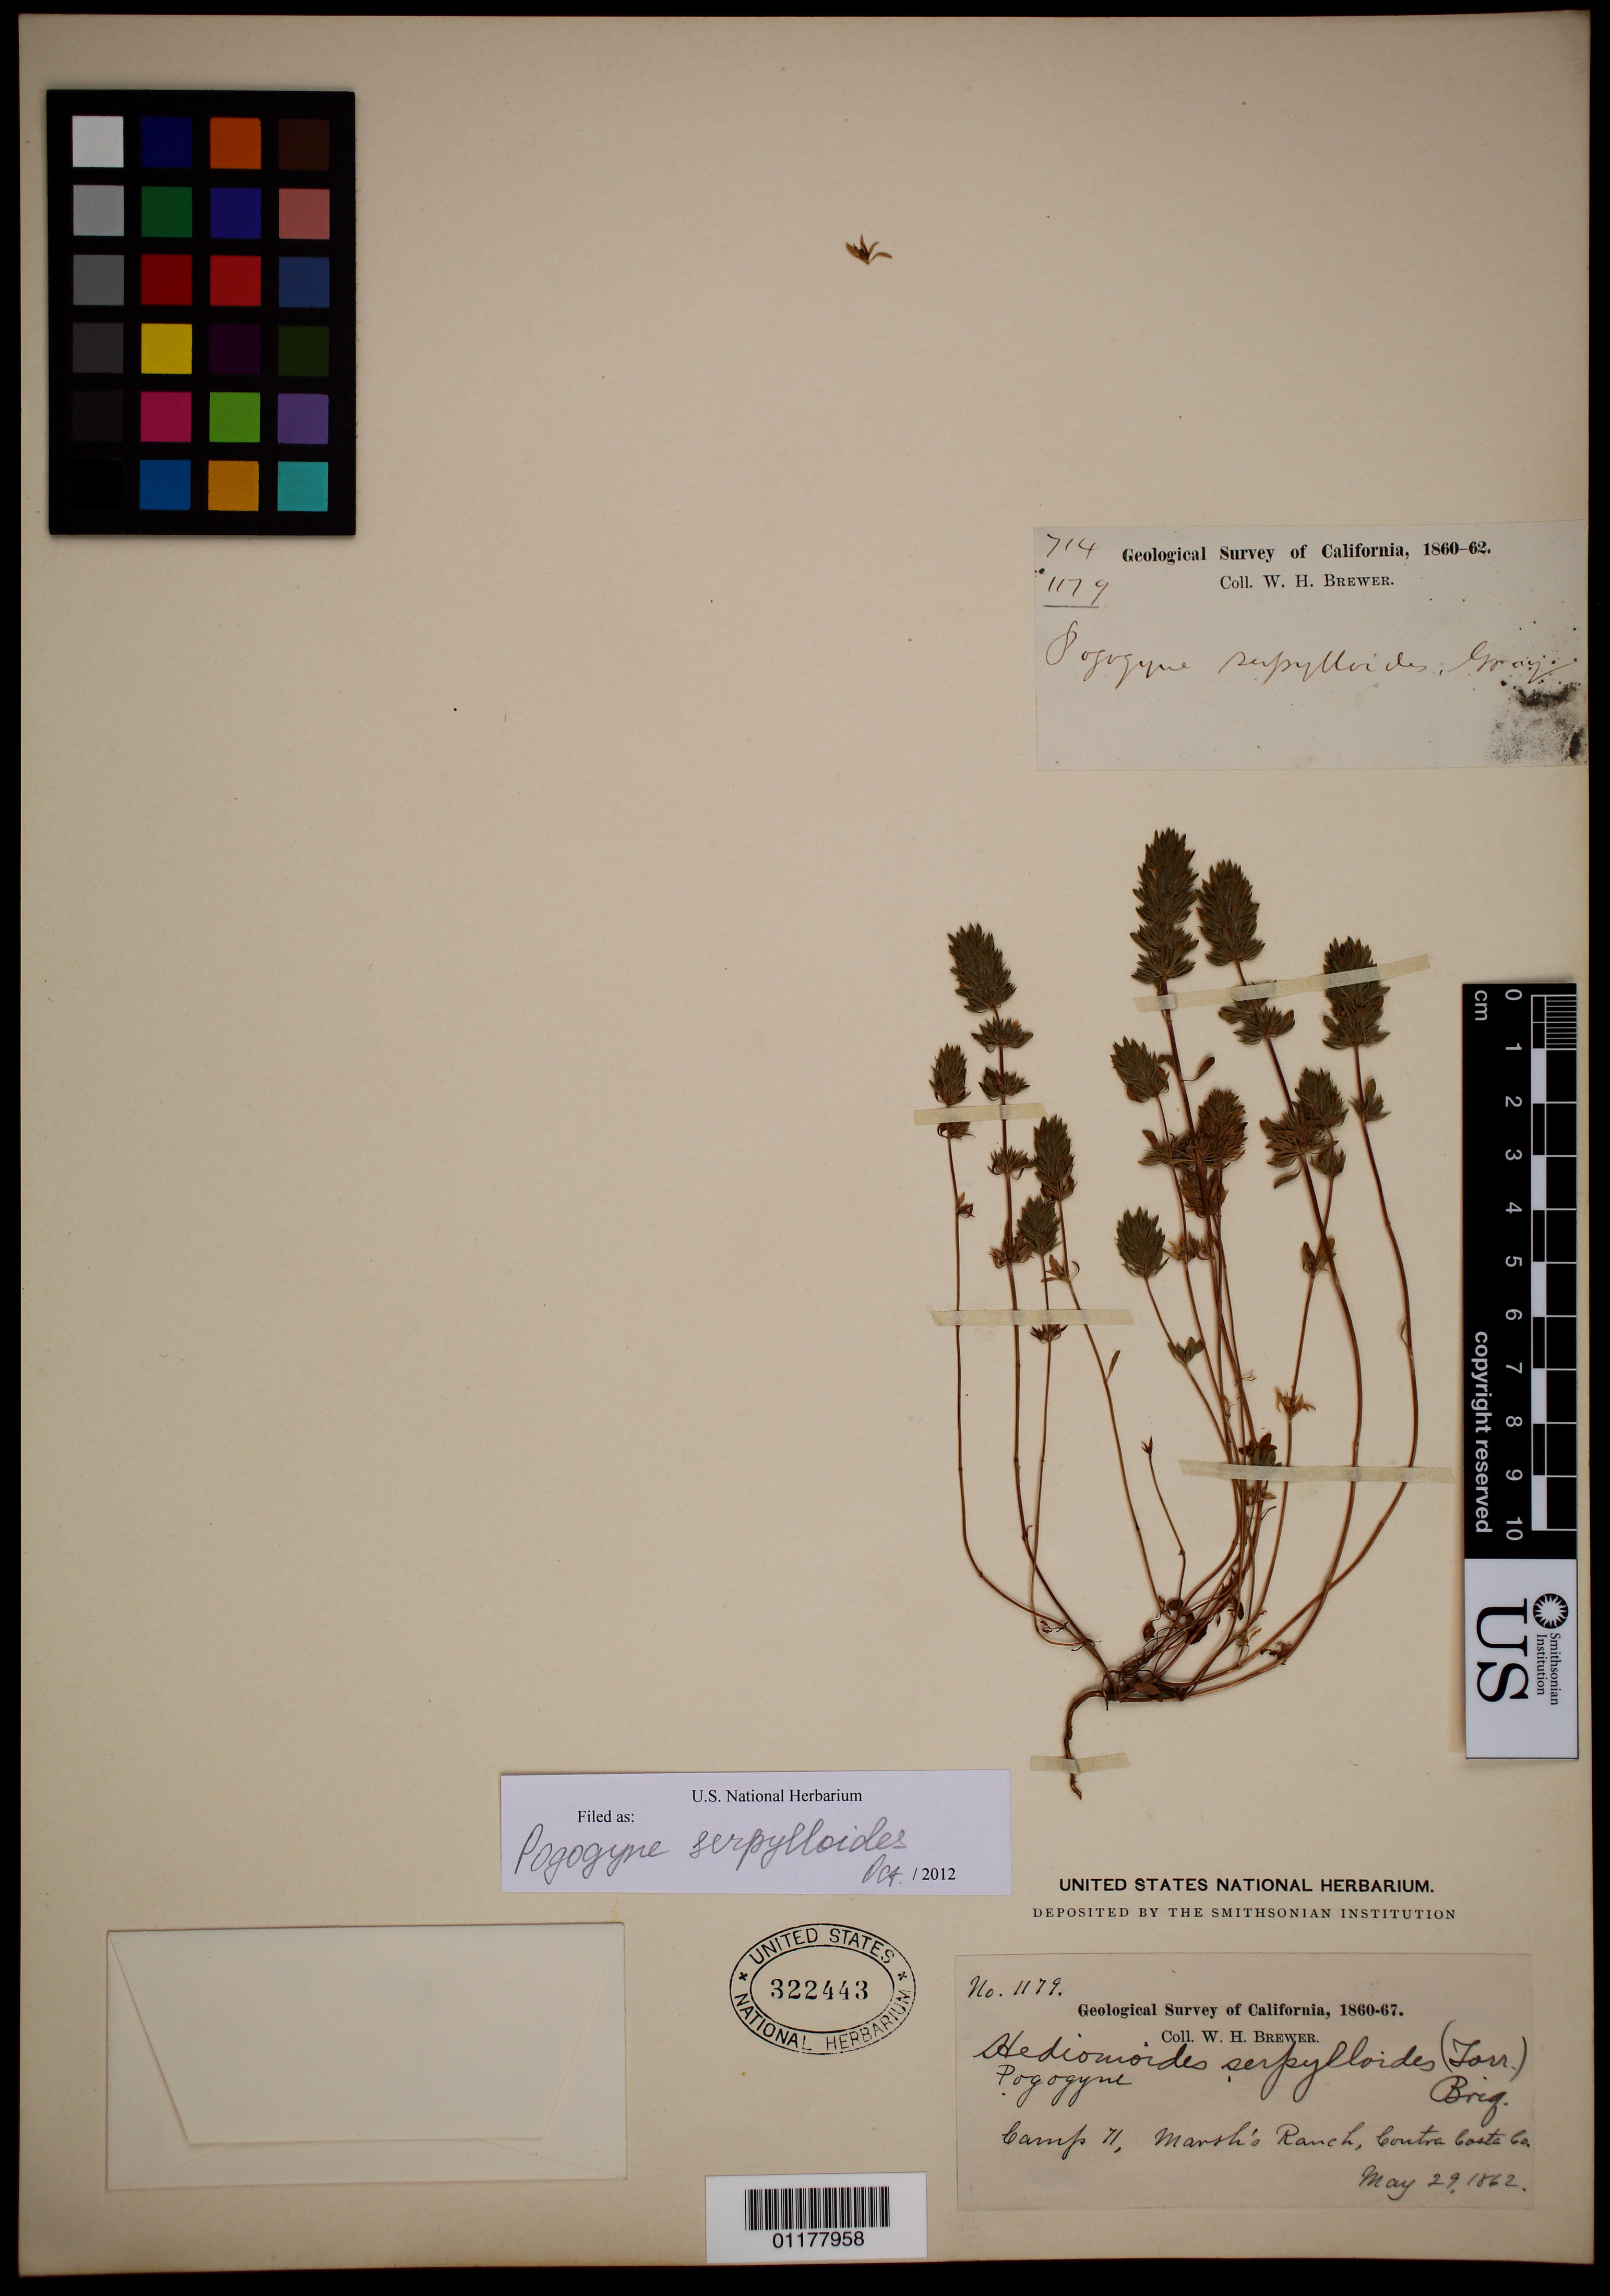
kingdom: Plantae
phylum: Tracheophyta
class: Magnoliopsida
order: Lamiales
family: Lamiaceae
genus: Pogogyne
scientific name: Pogogyne serpylloides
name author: (Torr.) A. Gray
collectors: W. H. Brewer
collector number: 1179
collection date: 1862-05-29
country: United States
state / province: California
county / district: Contra Costa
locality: Marsh's Ranch, Camp 71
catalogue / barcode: US 322443